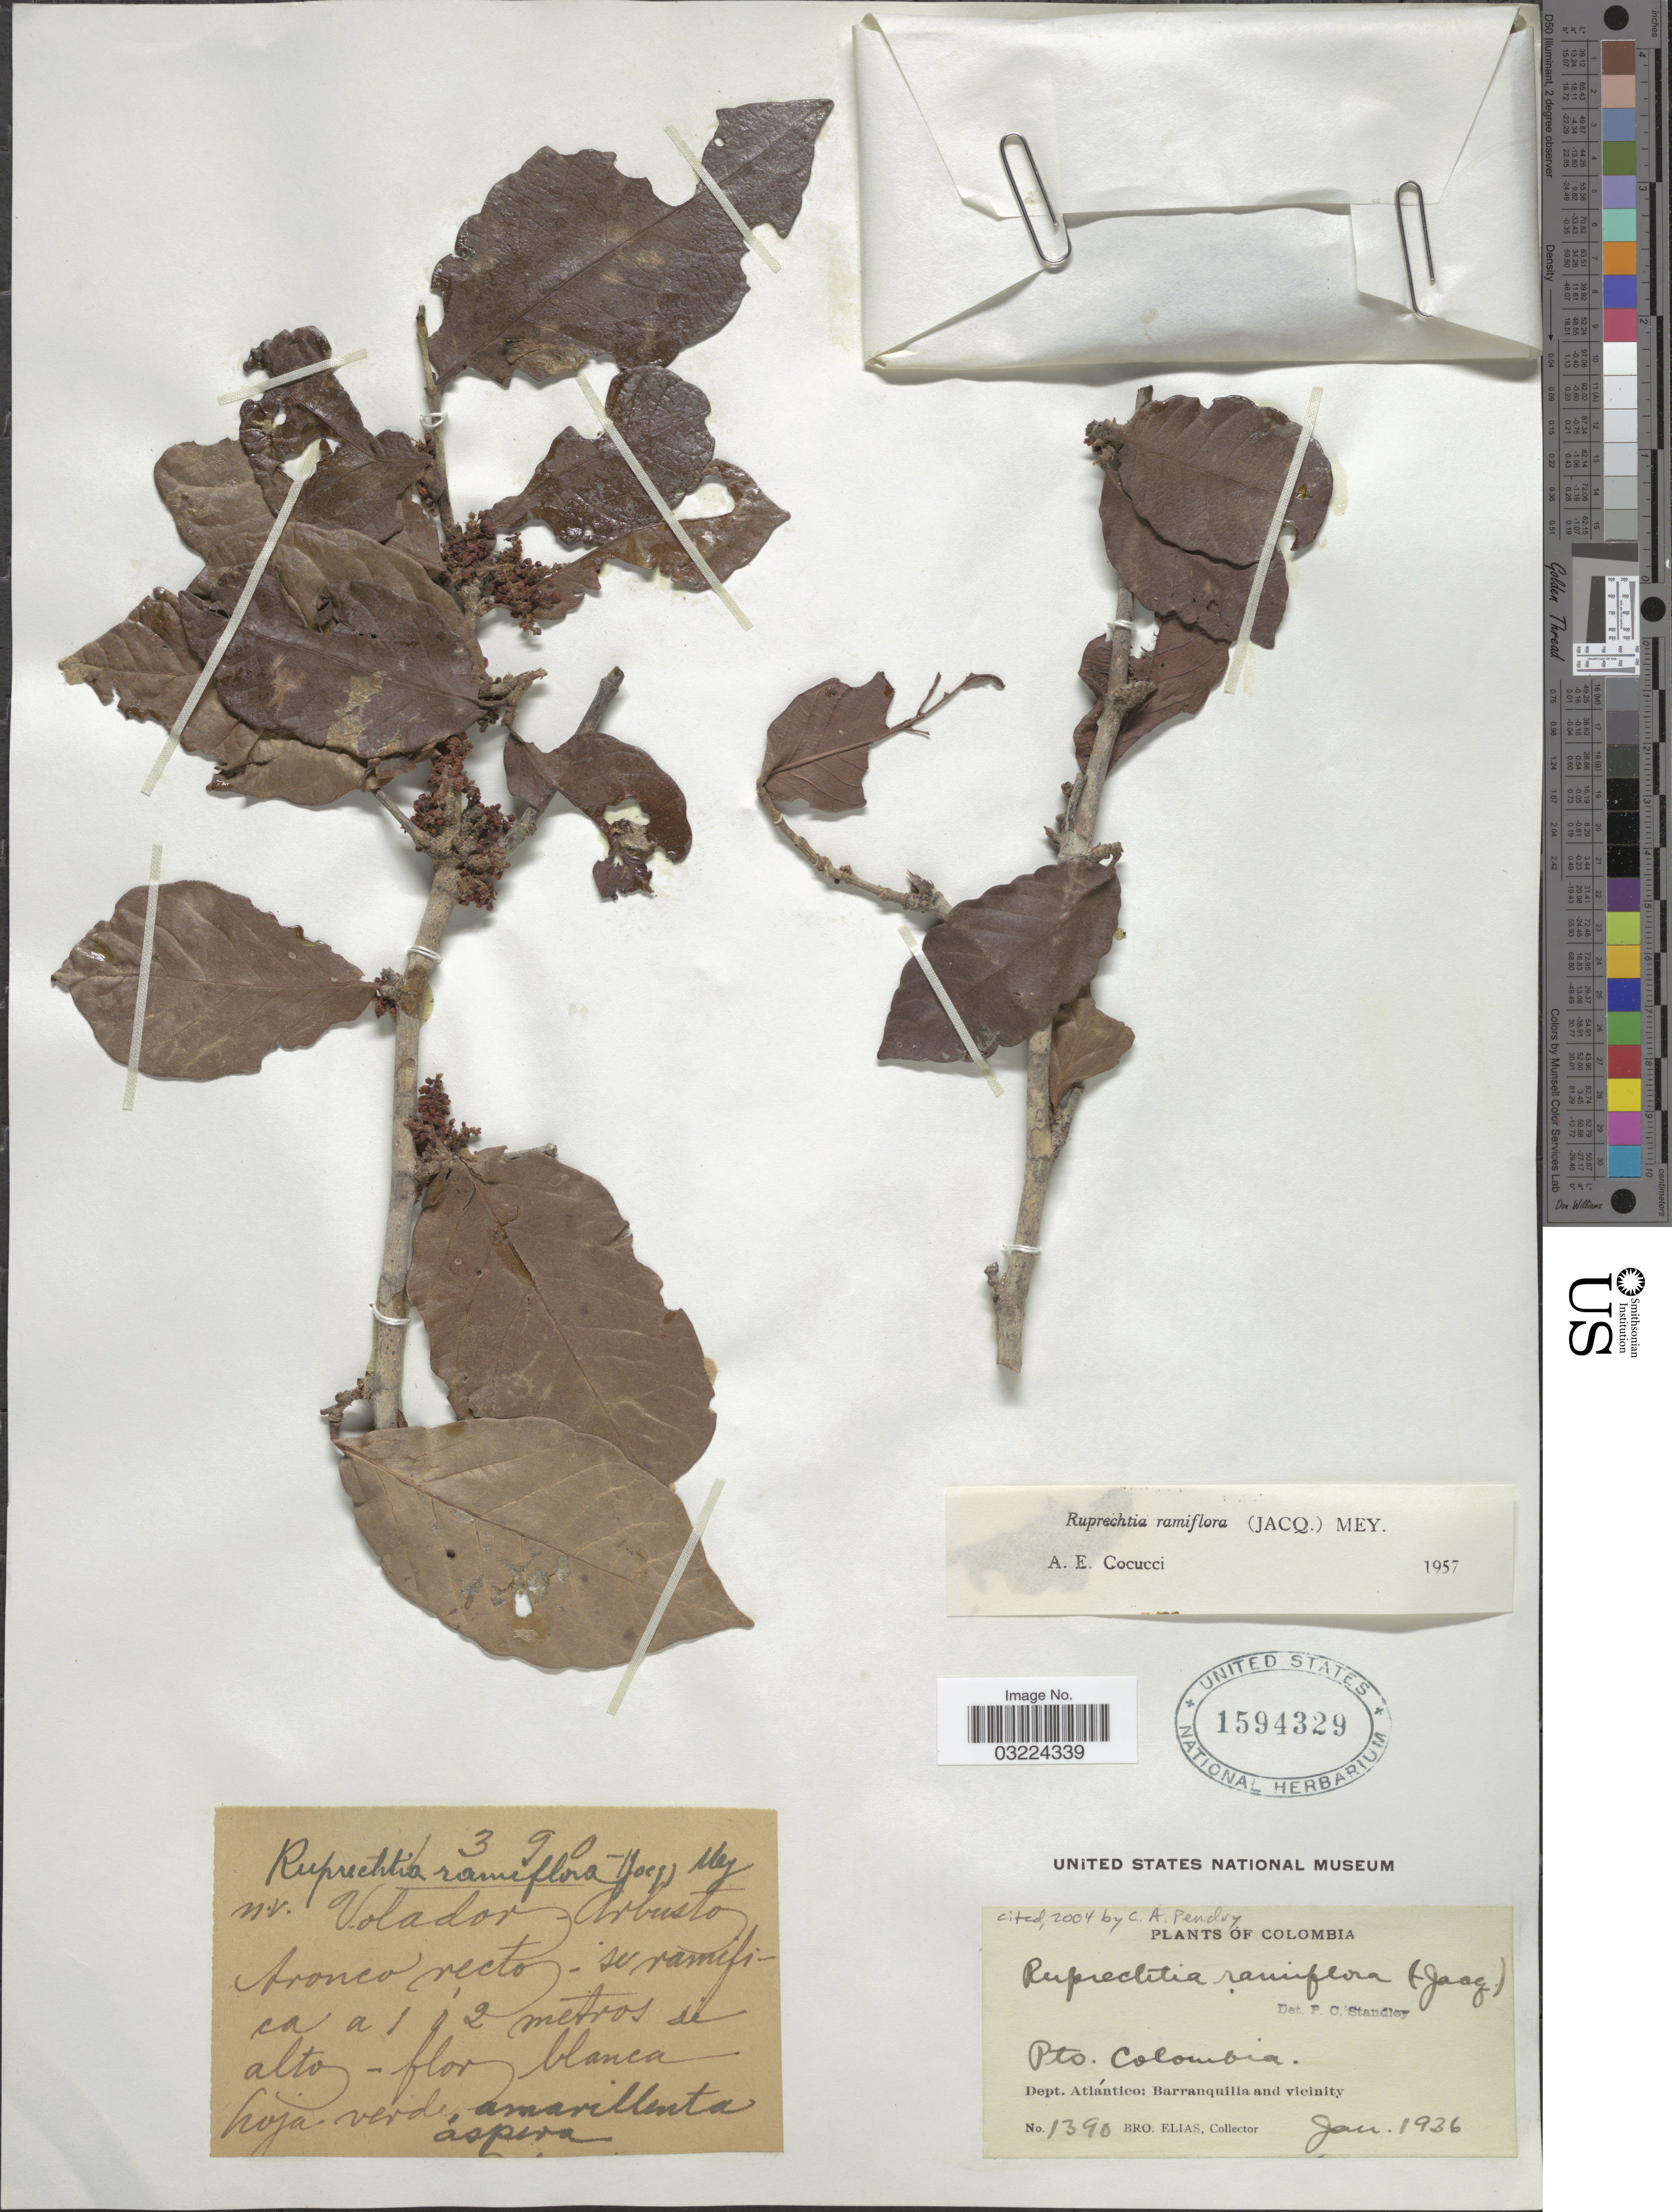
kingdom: Plantae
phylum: Tracheophyta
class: Magnoliopsida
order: Caryophyllales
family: Polygonaceae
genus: Ruprechtia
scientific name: Ruprechtia ramiflora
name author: (Jacq.) C.A. Mey.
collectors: Bro. Elias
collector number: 1390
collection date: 1936-01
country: Colombia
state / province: Atlántico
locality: Pto. Colombia, Dept. Atlántico: Barranquilla and vicinity.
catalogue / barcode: US 1594329